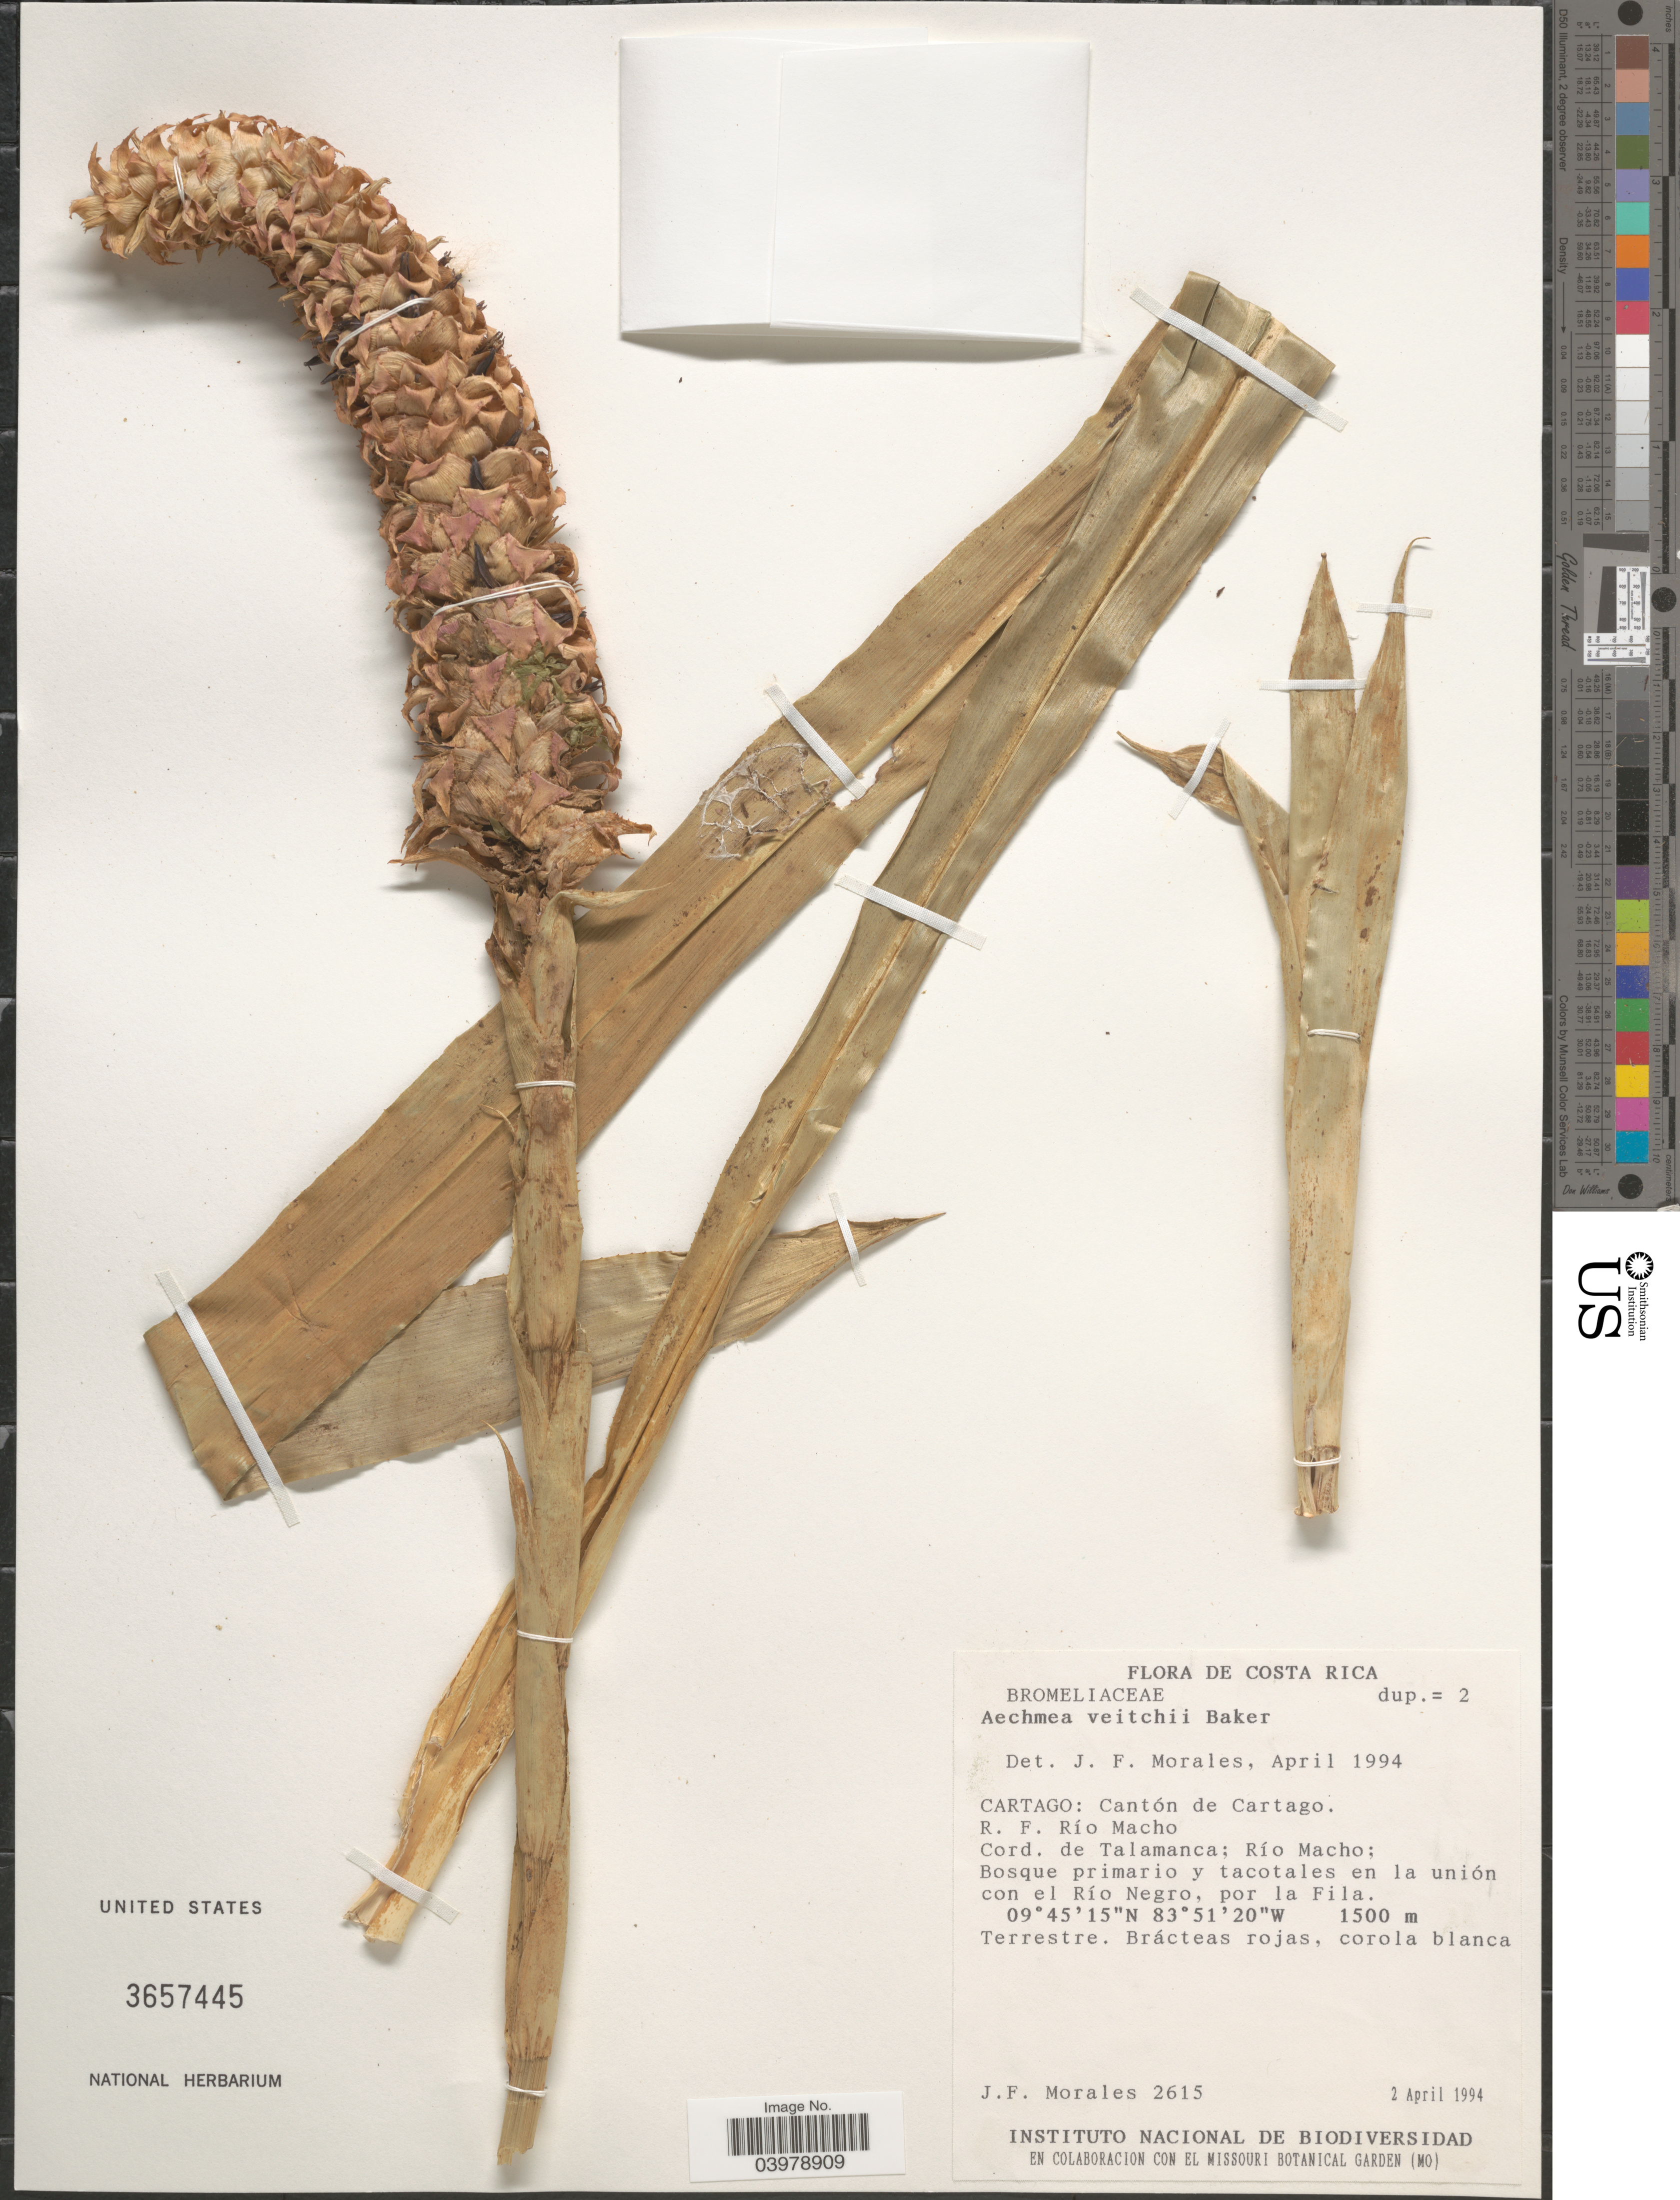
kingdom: Plantae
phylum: Tracheophyta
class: Liliopsida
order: Poales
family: Bromeliaceae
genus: Aechmea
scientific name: Aechmea veitchii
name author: Baker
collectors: J. Morales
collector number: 2615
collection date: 1994-04-02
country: Costa Rica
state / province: Cartago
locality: Cantón de Cartago. R. F. Río Macho. Cord. de Talamanca; Río Macho; Bosque primario y tacotales en la unión con el Río Negro, por la Fila.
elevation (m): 1500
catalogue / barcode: US 3657445